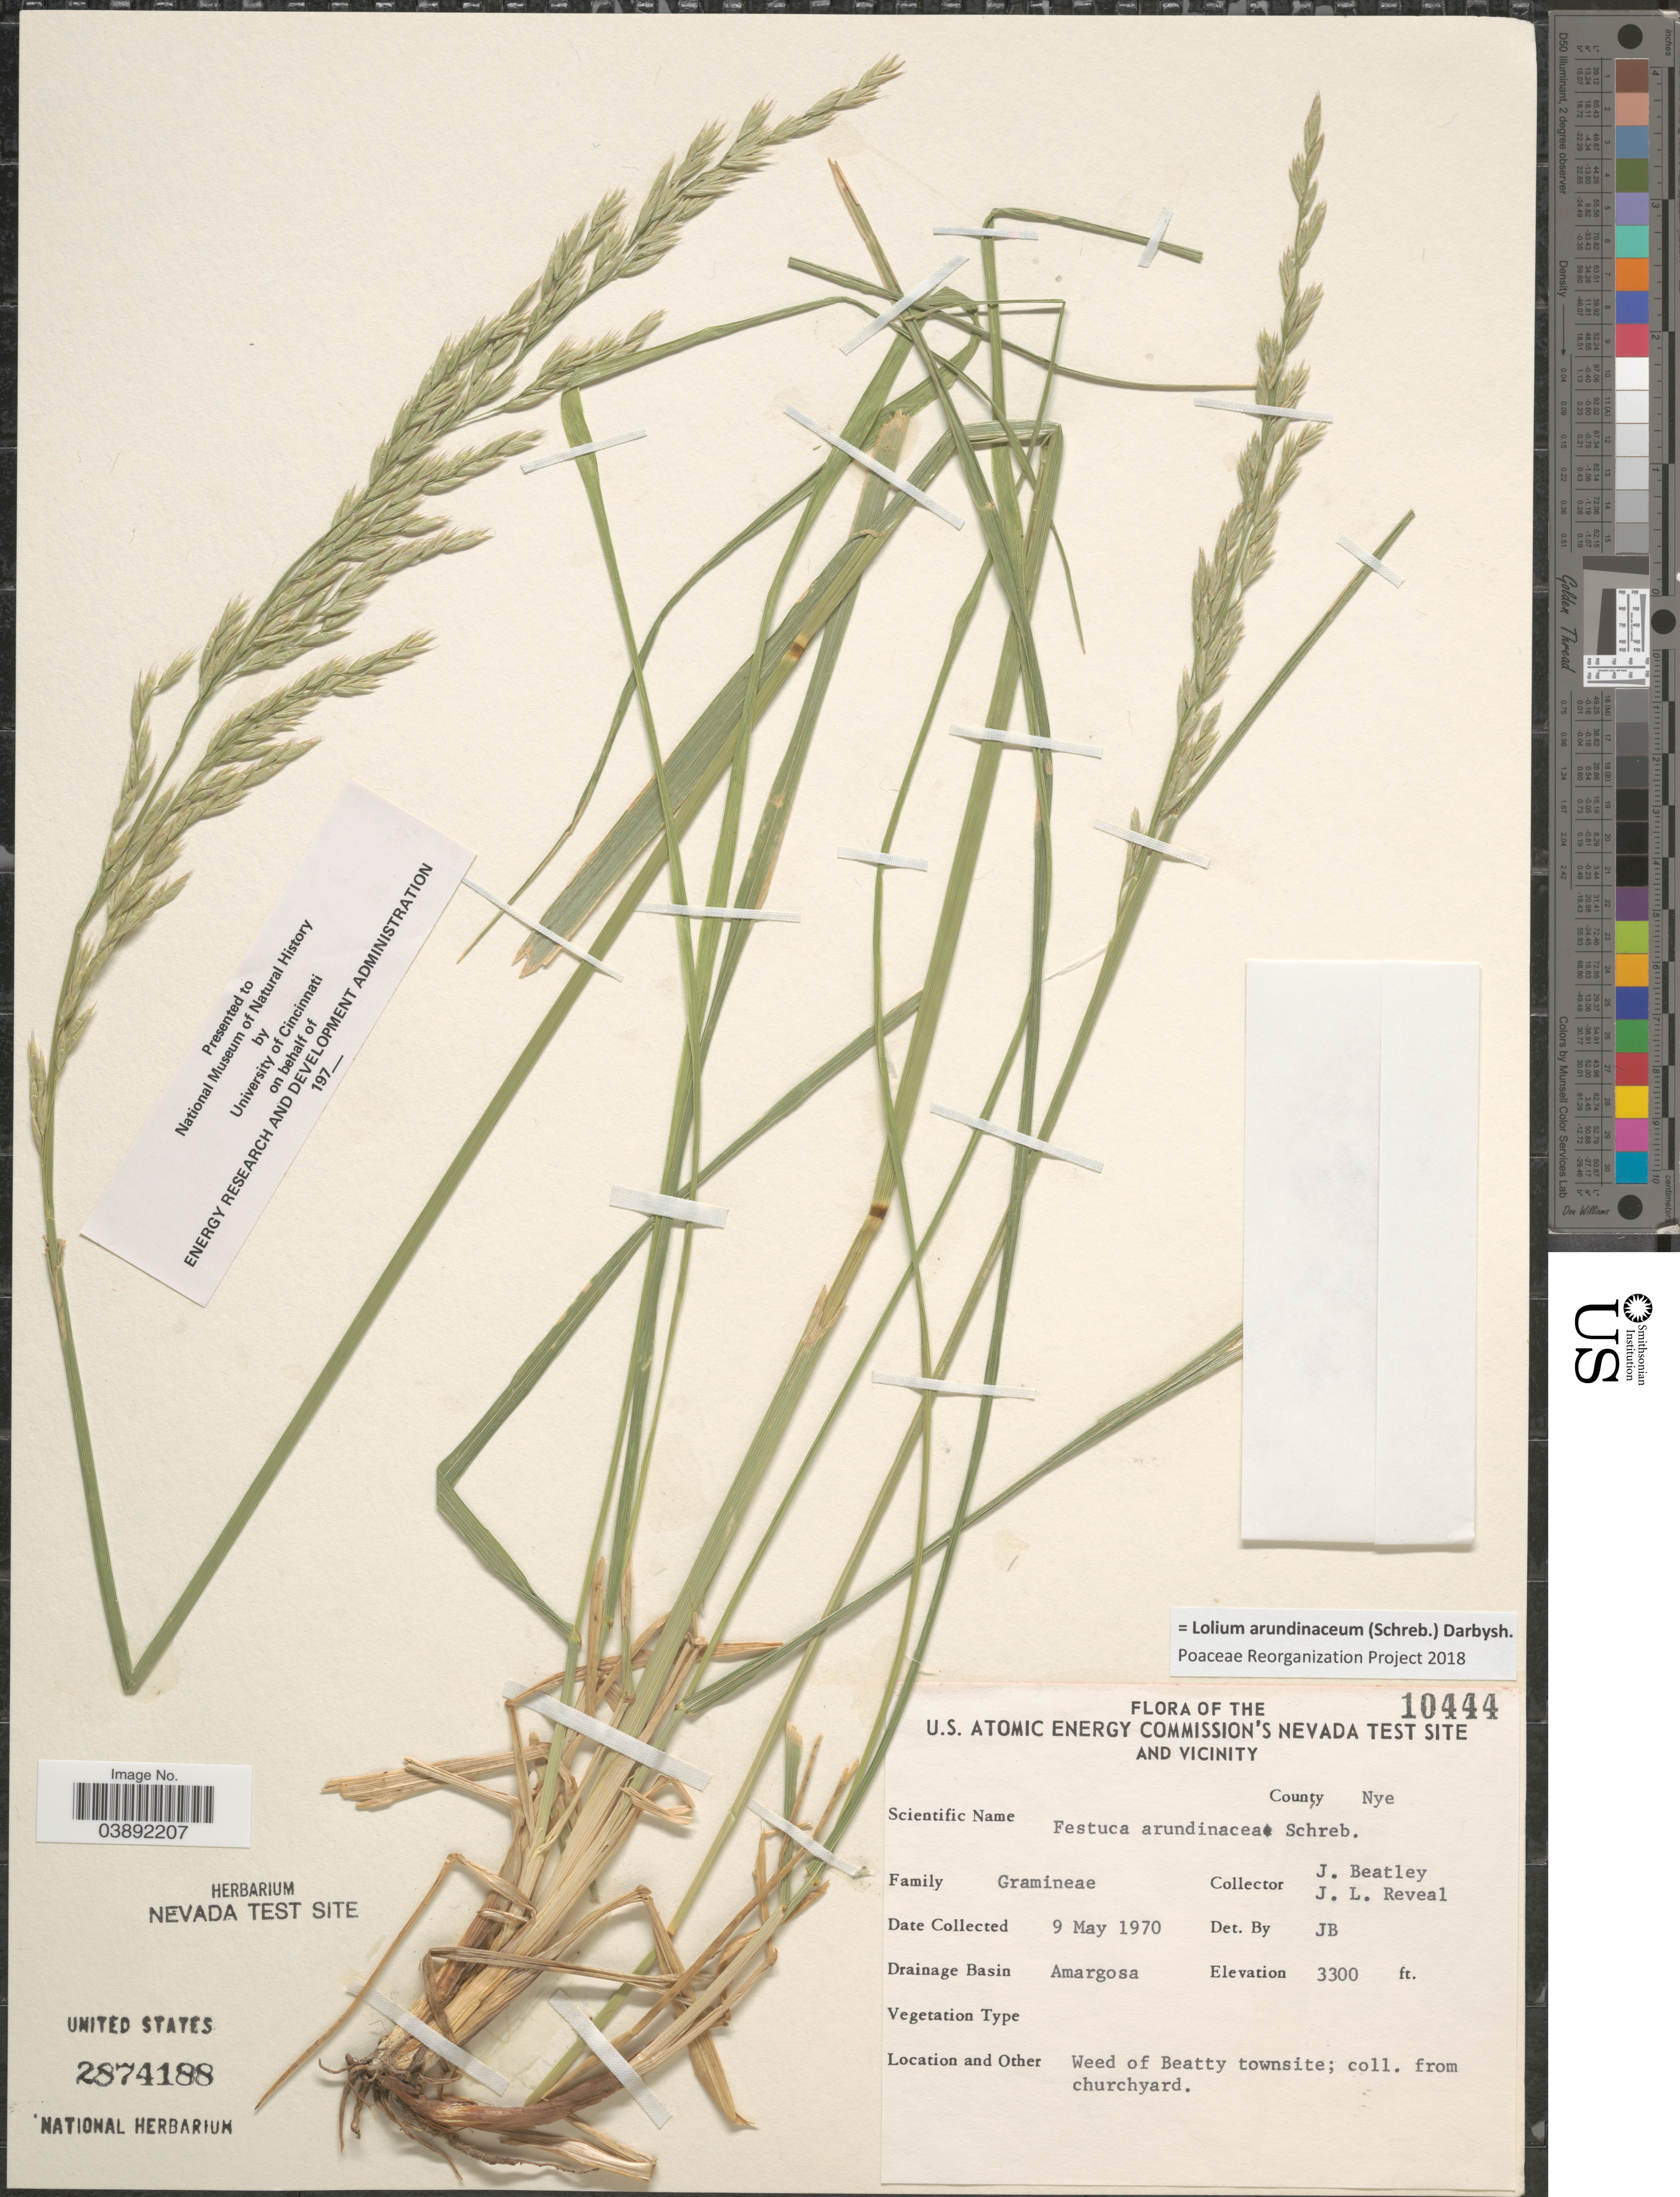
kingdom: Plantae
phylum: Tracheophyta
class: Liliopsida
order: Poales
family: Poaceae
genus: Lolium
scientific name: Lolium arundinaceum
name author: (Schreb.) Darbysh.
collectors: J. C. Beatley & J. L. Reveal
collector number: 104444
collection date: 1970-05-09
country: United States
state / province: Nevada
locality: U.S. Atomic Energy Commission's Nevada Test Site and Vicinity. County Nye. Drainage Basin Amargosa. Weed of Beatty townsite.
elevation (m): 1006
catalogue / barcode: US 2874188